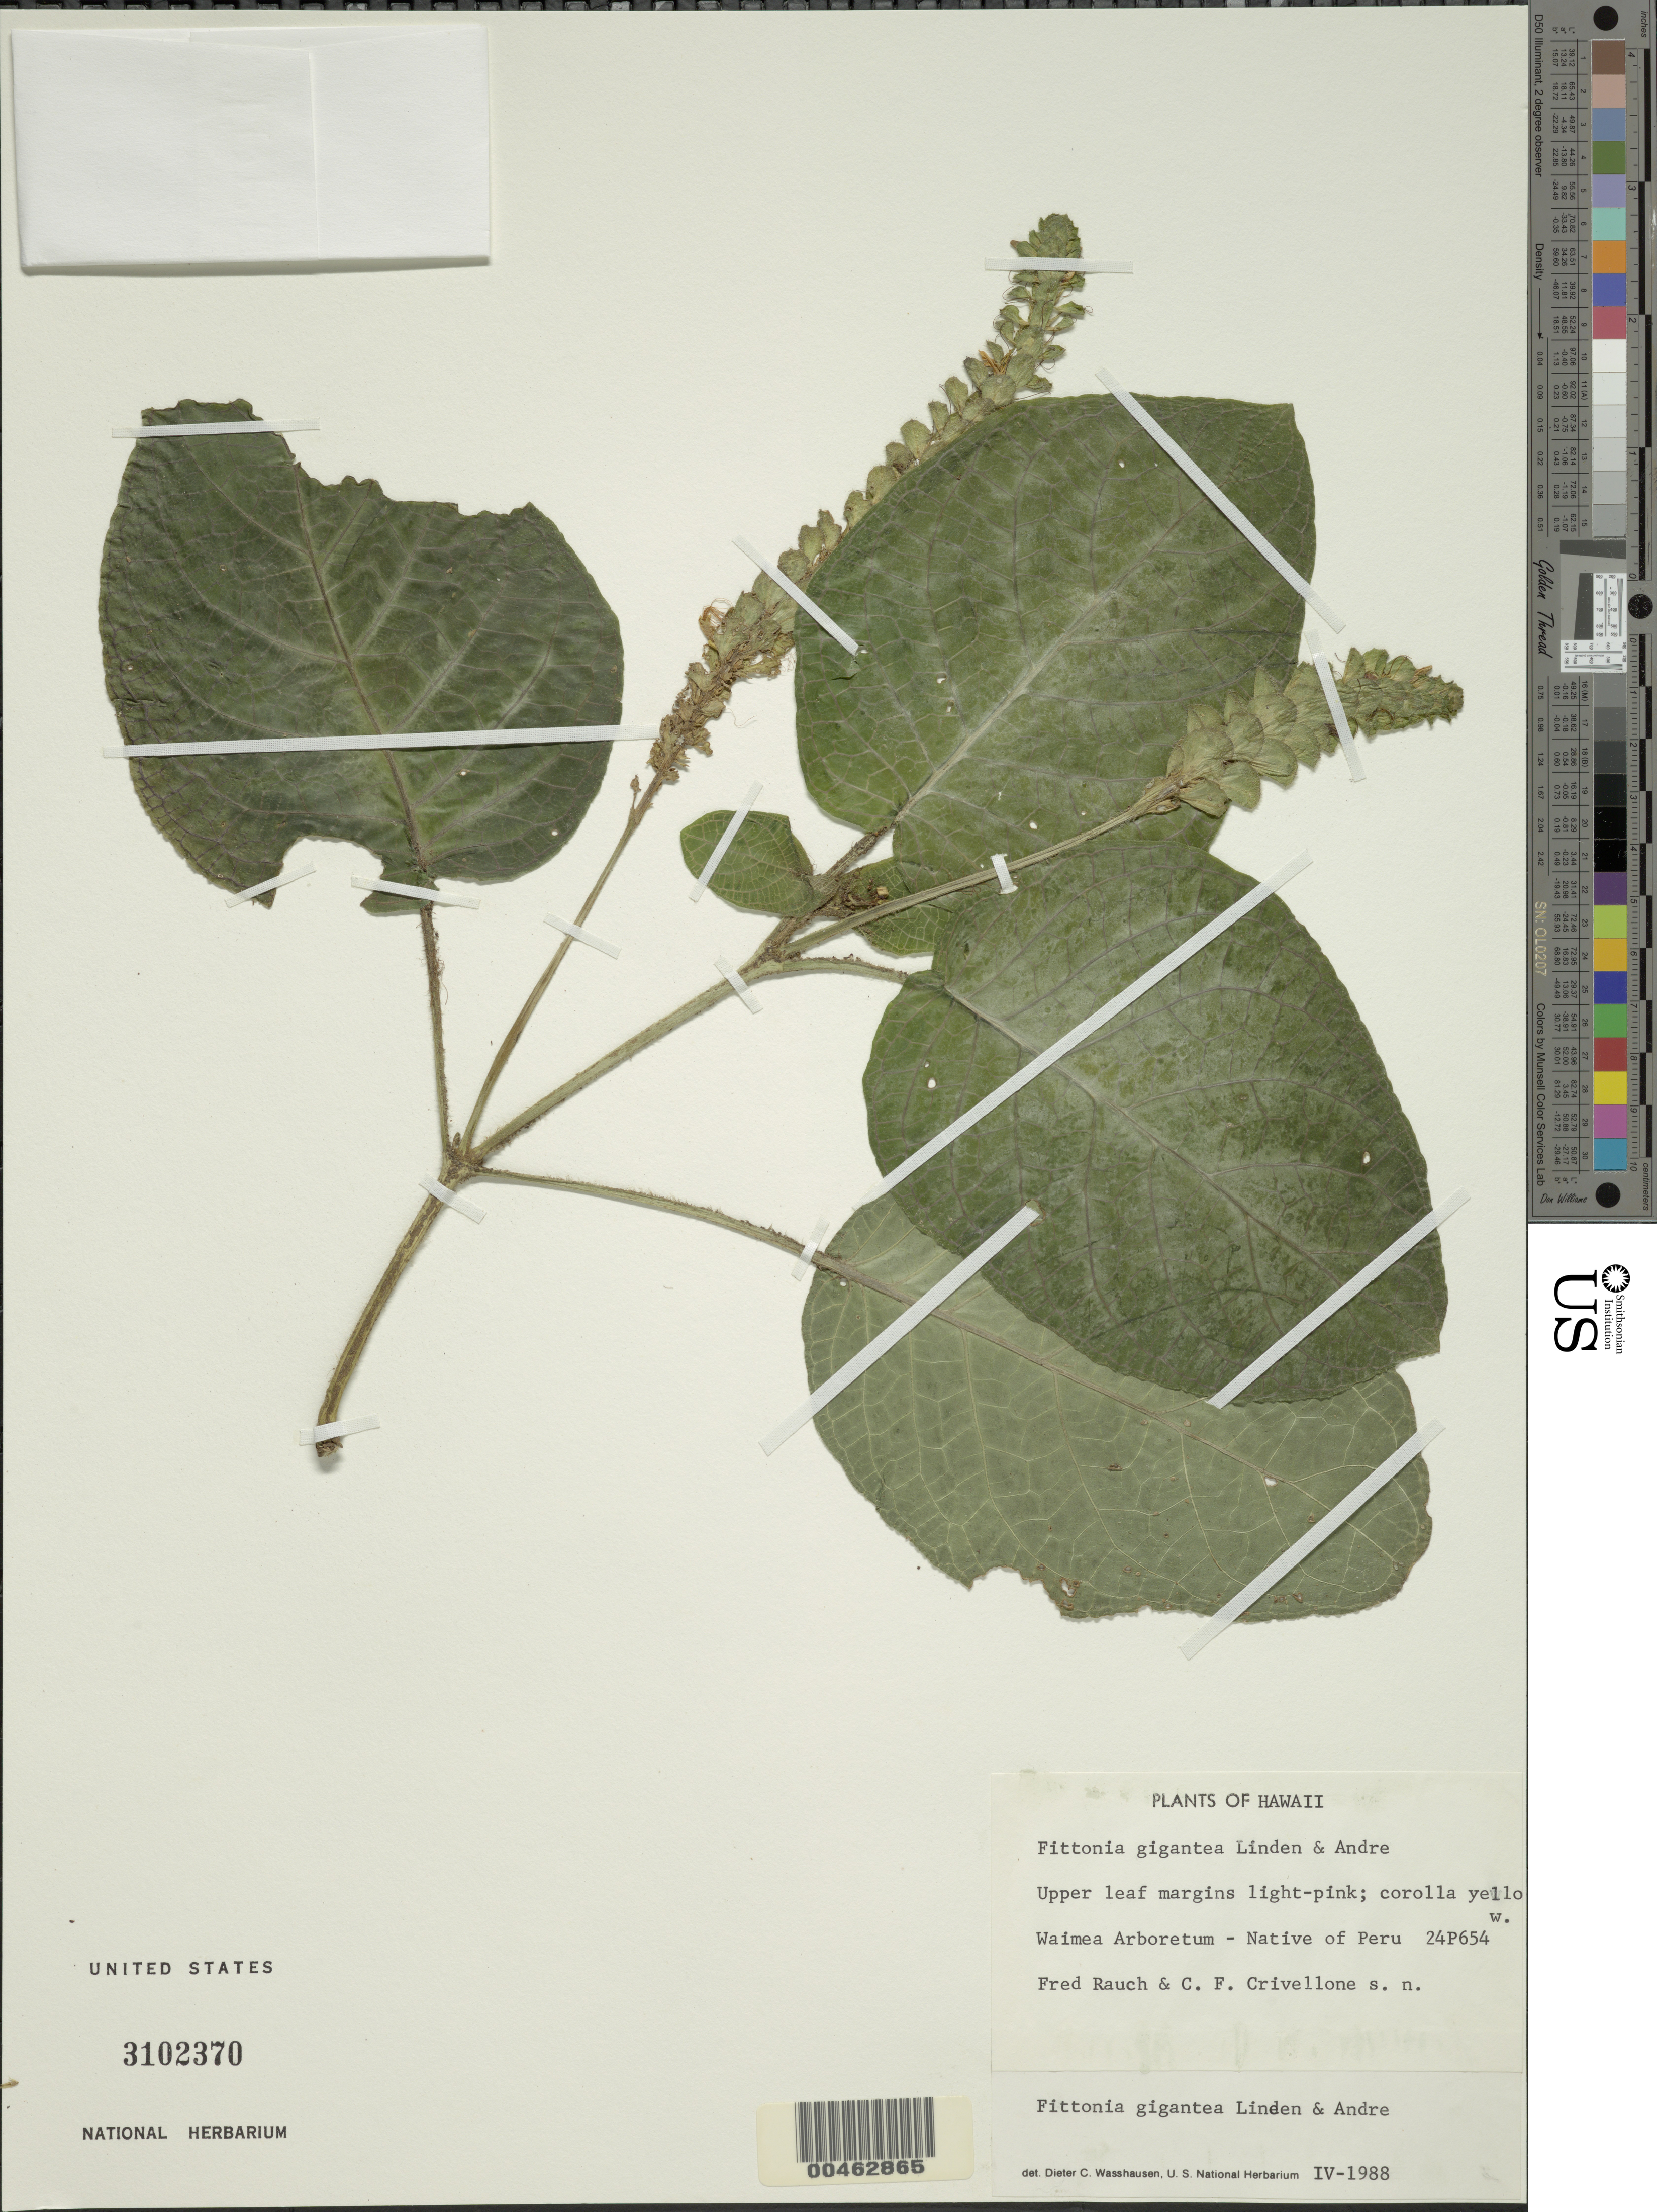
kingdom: Plantae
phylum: Tracheophyta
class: Magnoliopsida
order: Lamiales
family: Acanthaceae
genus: Fittonia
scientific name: Fittonia gigantea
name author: Linden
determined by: Wasshausen, Dieter C., (BOT), Smithsonian Institution - National Museum of Natural History (UNITED STATES)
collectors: F. Rauch & C. Crivellone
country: United States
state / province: Hawaii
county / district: Kauai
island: Kaua'i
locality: Waimea Arboretum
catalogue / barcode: US 3102370